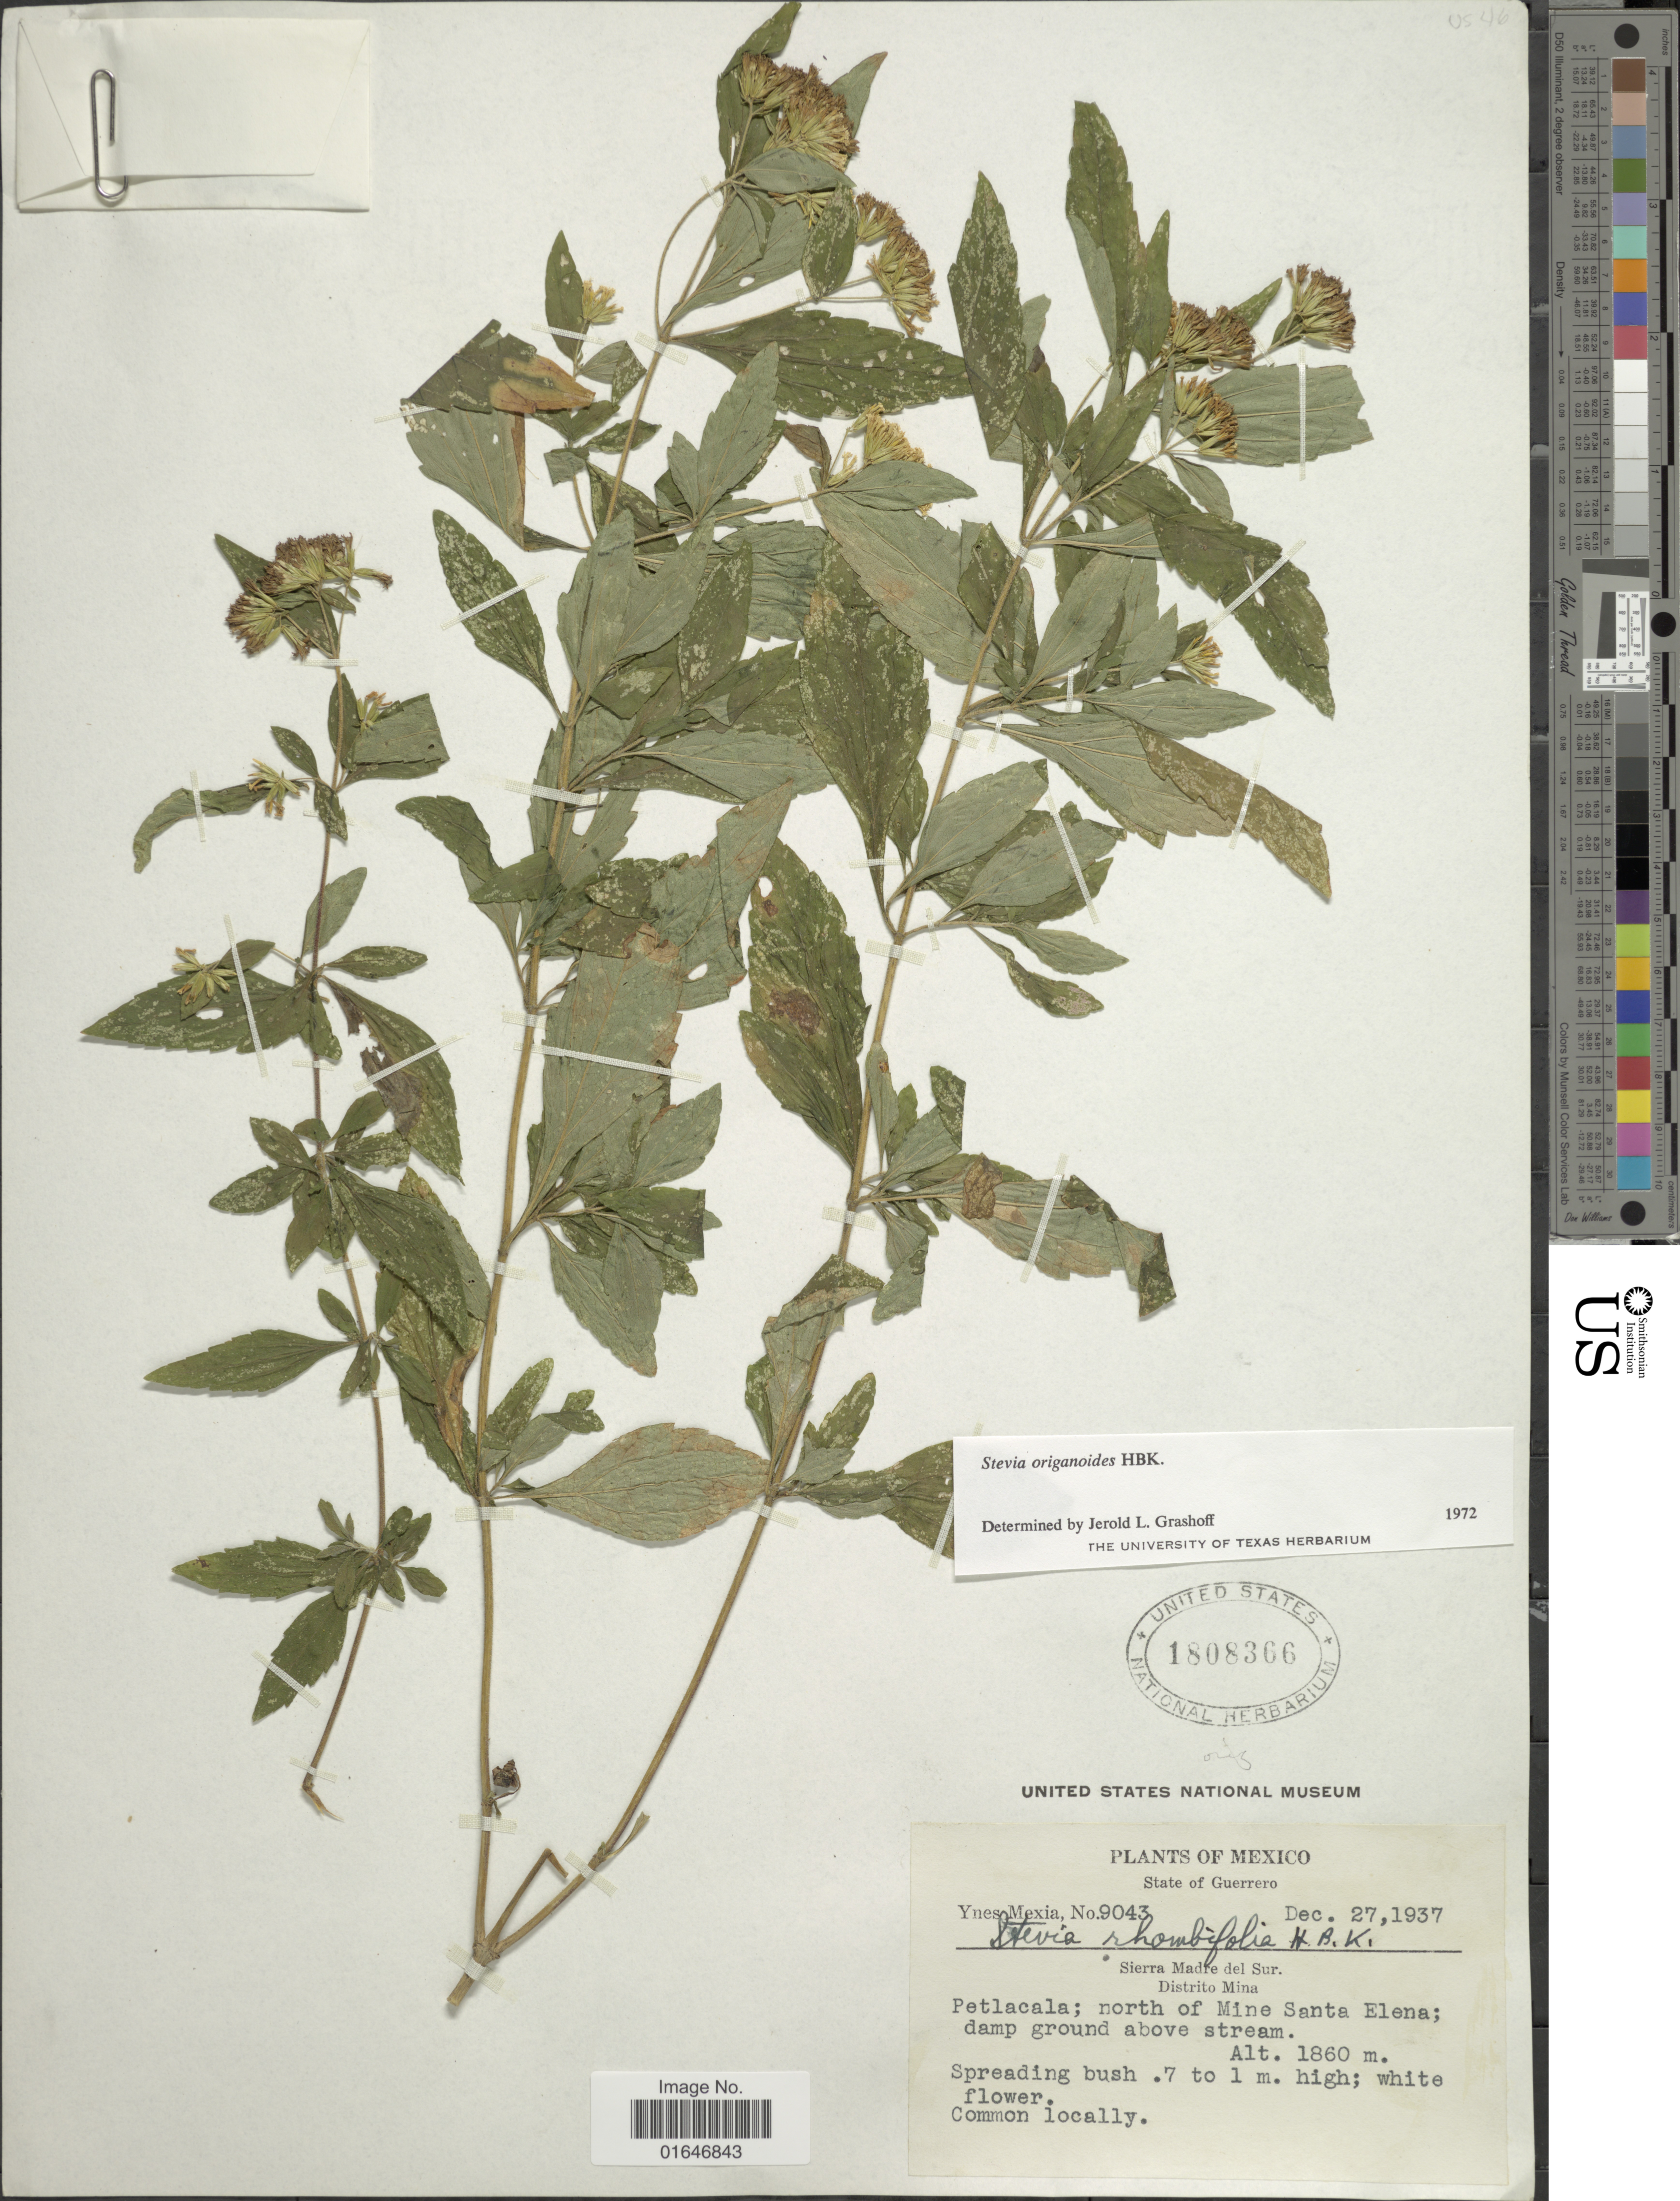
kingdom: Plantae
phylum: Tracheophyta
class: Magnoliopsida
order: Asterales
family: Asteraceae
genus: Stevia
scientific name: Stevia origanoides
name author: Kunth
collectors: Y. Mexia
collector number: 9043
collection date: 1937-12-27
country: Mexico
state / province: Guerrero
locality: Sierra Madre del Sur, Distrito Mina, Petlacala; north of Mine Santa Elena; damp ground above stream.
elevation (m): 1860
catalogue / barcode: US 1808366